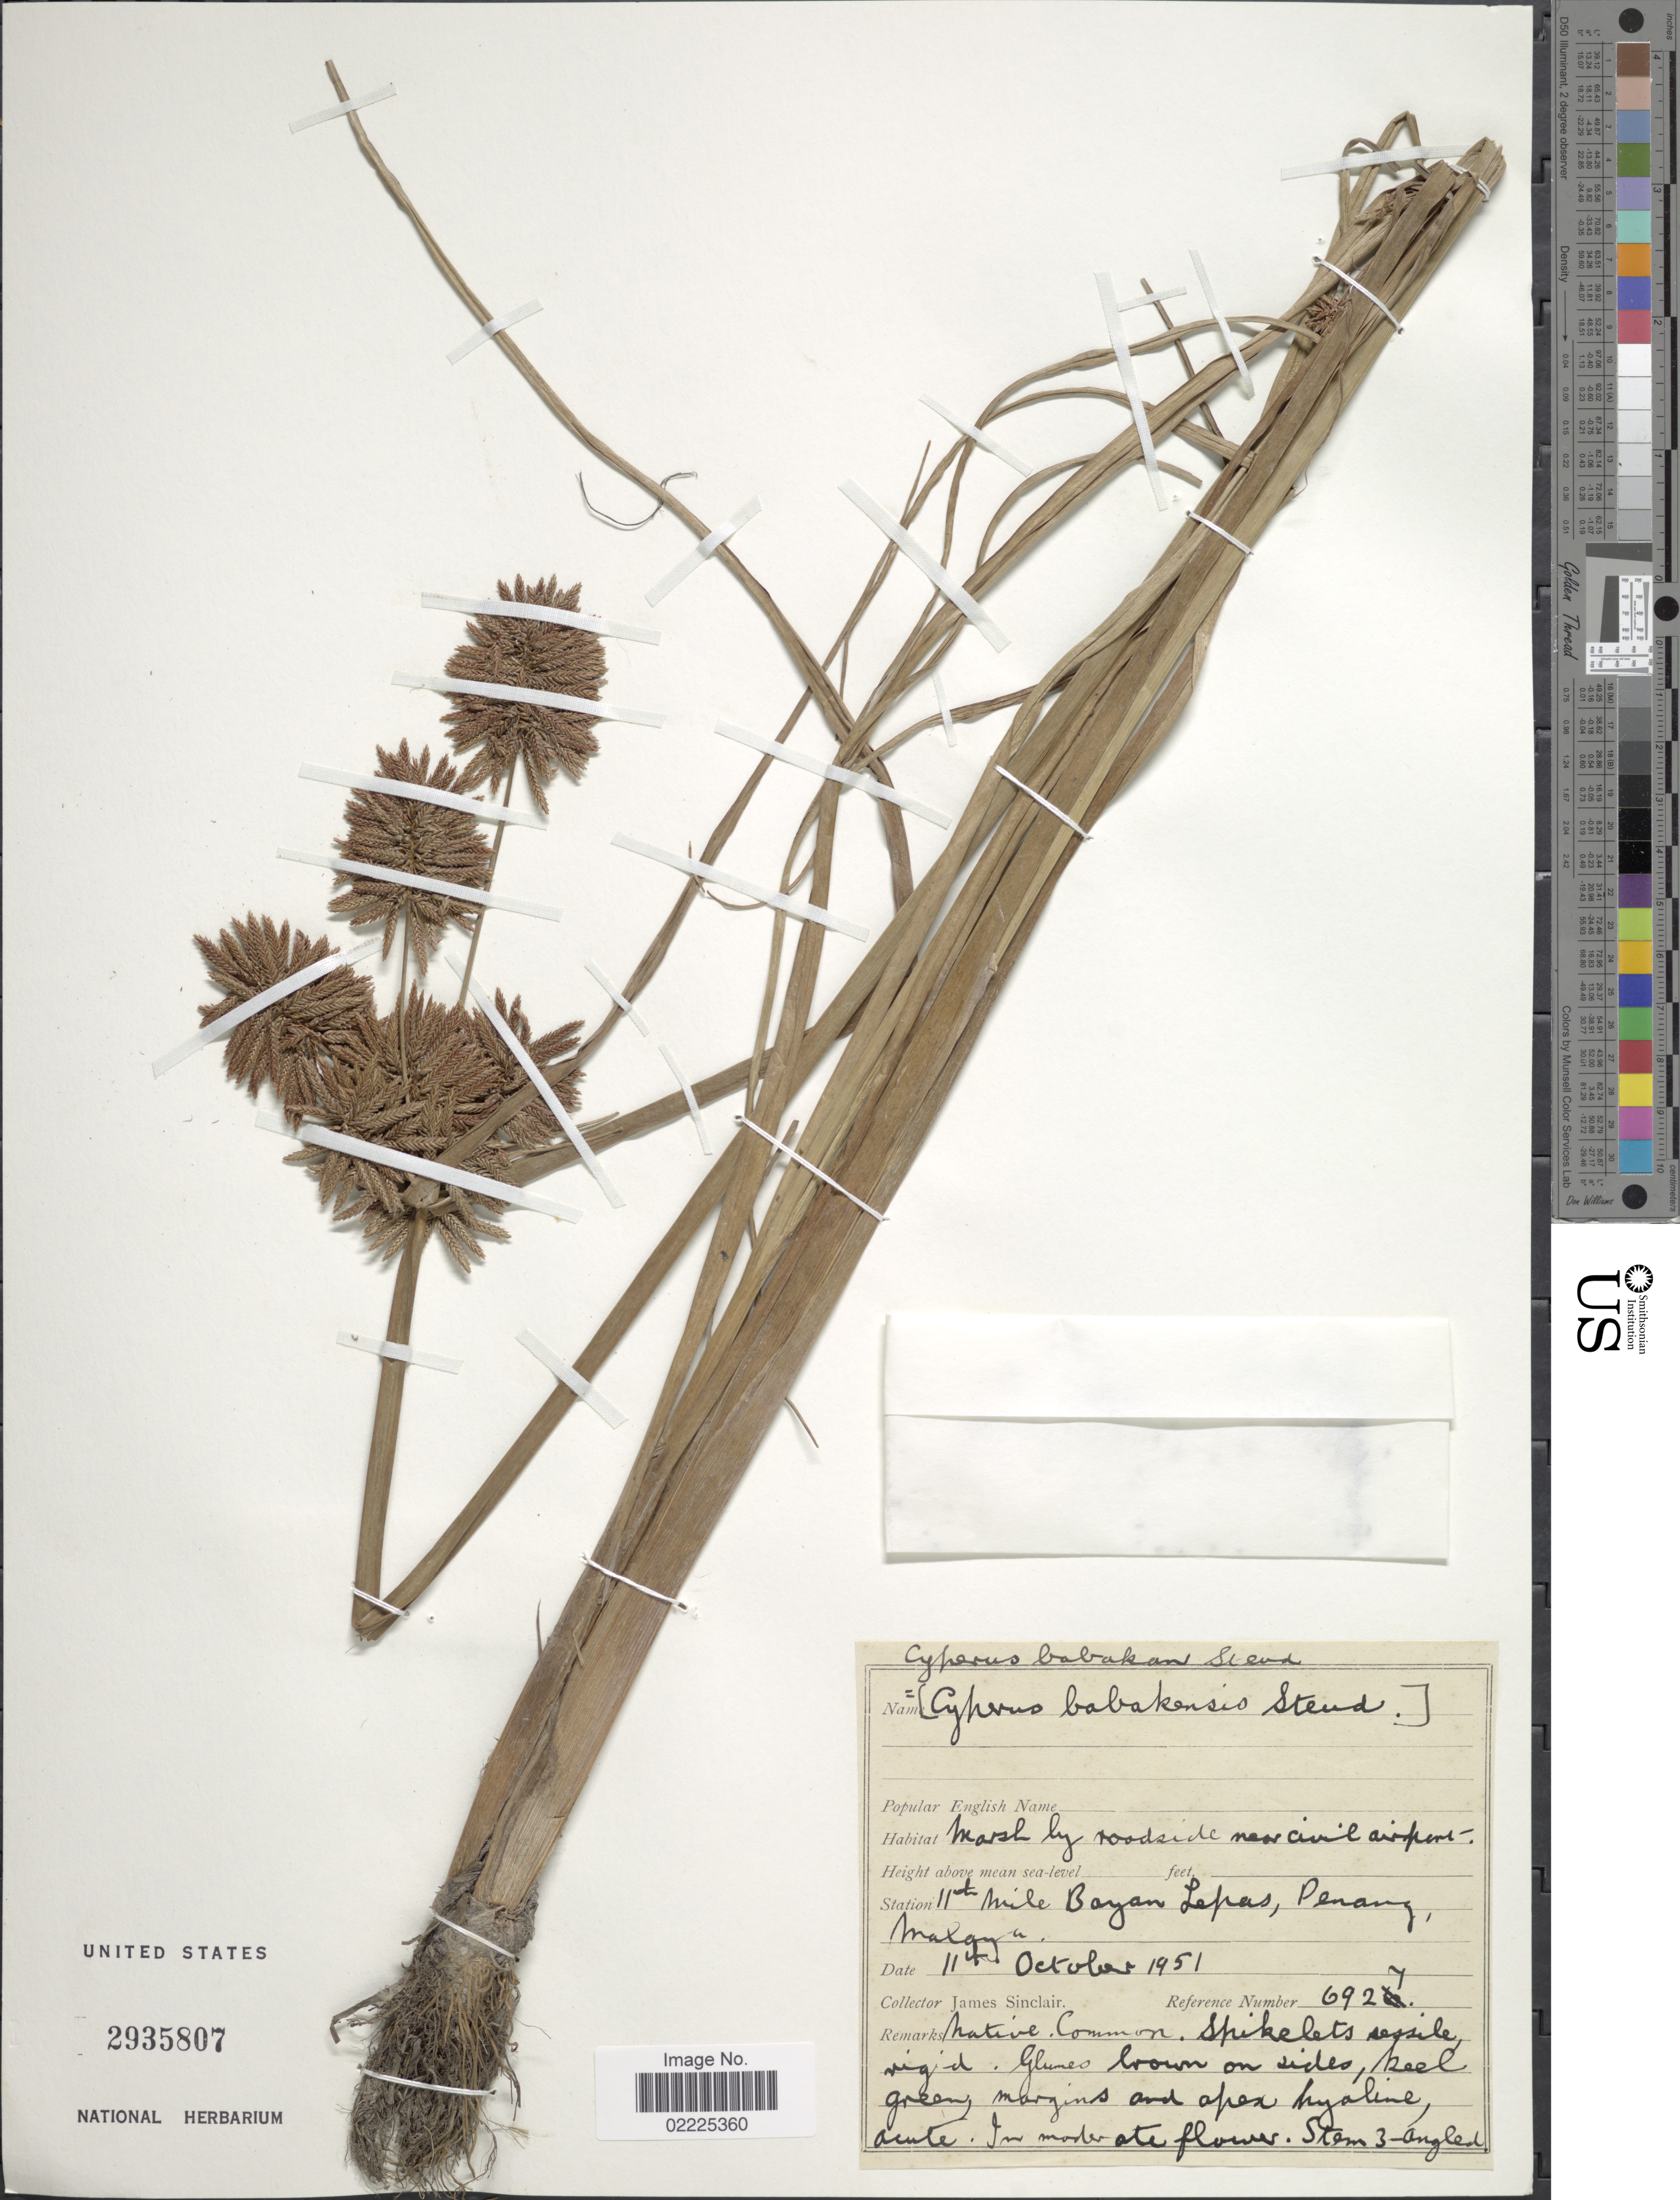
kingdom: Plantae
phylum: Tracheophyta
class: Liliopsida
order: Poales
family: Cyperaceae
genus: Cyperus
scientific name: Cyperus babakan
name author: Steud.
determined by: Strong, Mark T., (BOT), Smithsonian Institution - National Museum of Natural History (UNITED STATES)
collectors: J. Sinclair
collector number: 6927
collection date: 1951-10-11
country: Malaysia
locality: Marsh by roadside near civil airport, 11th mile Bayan Lepas, Penang, Malaya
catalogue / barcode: US 2935807